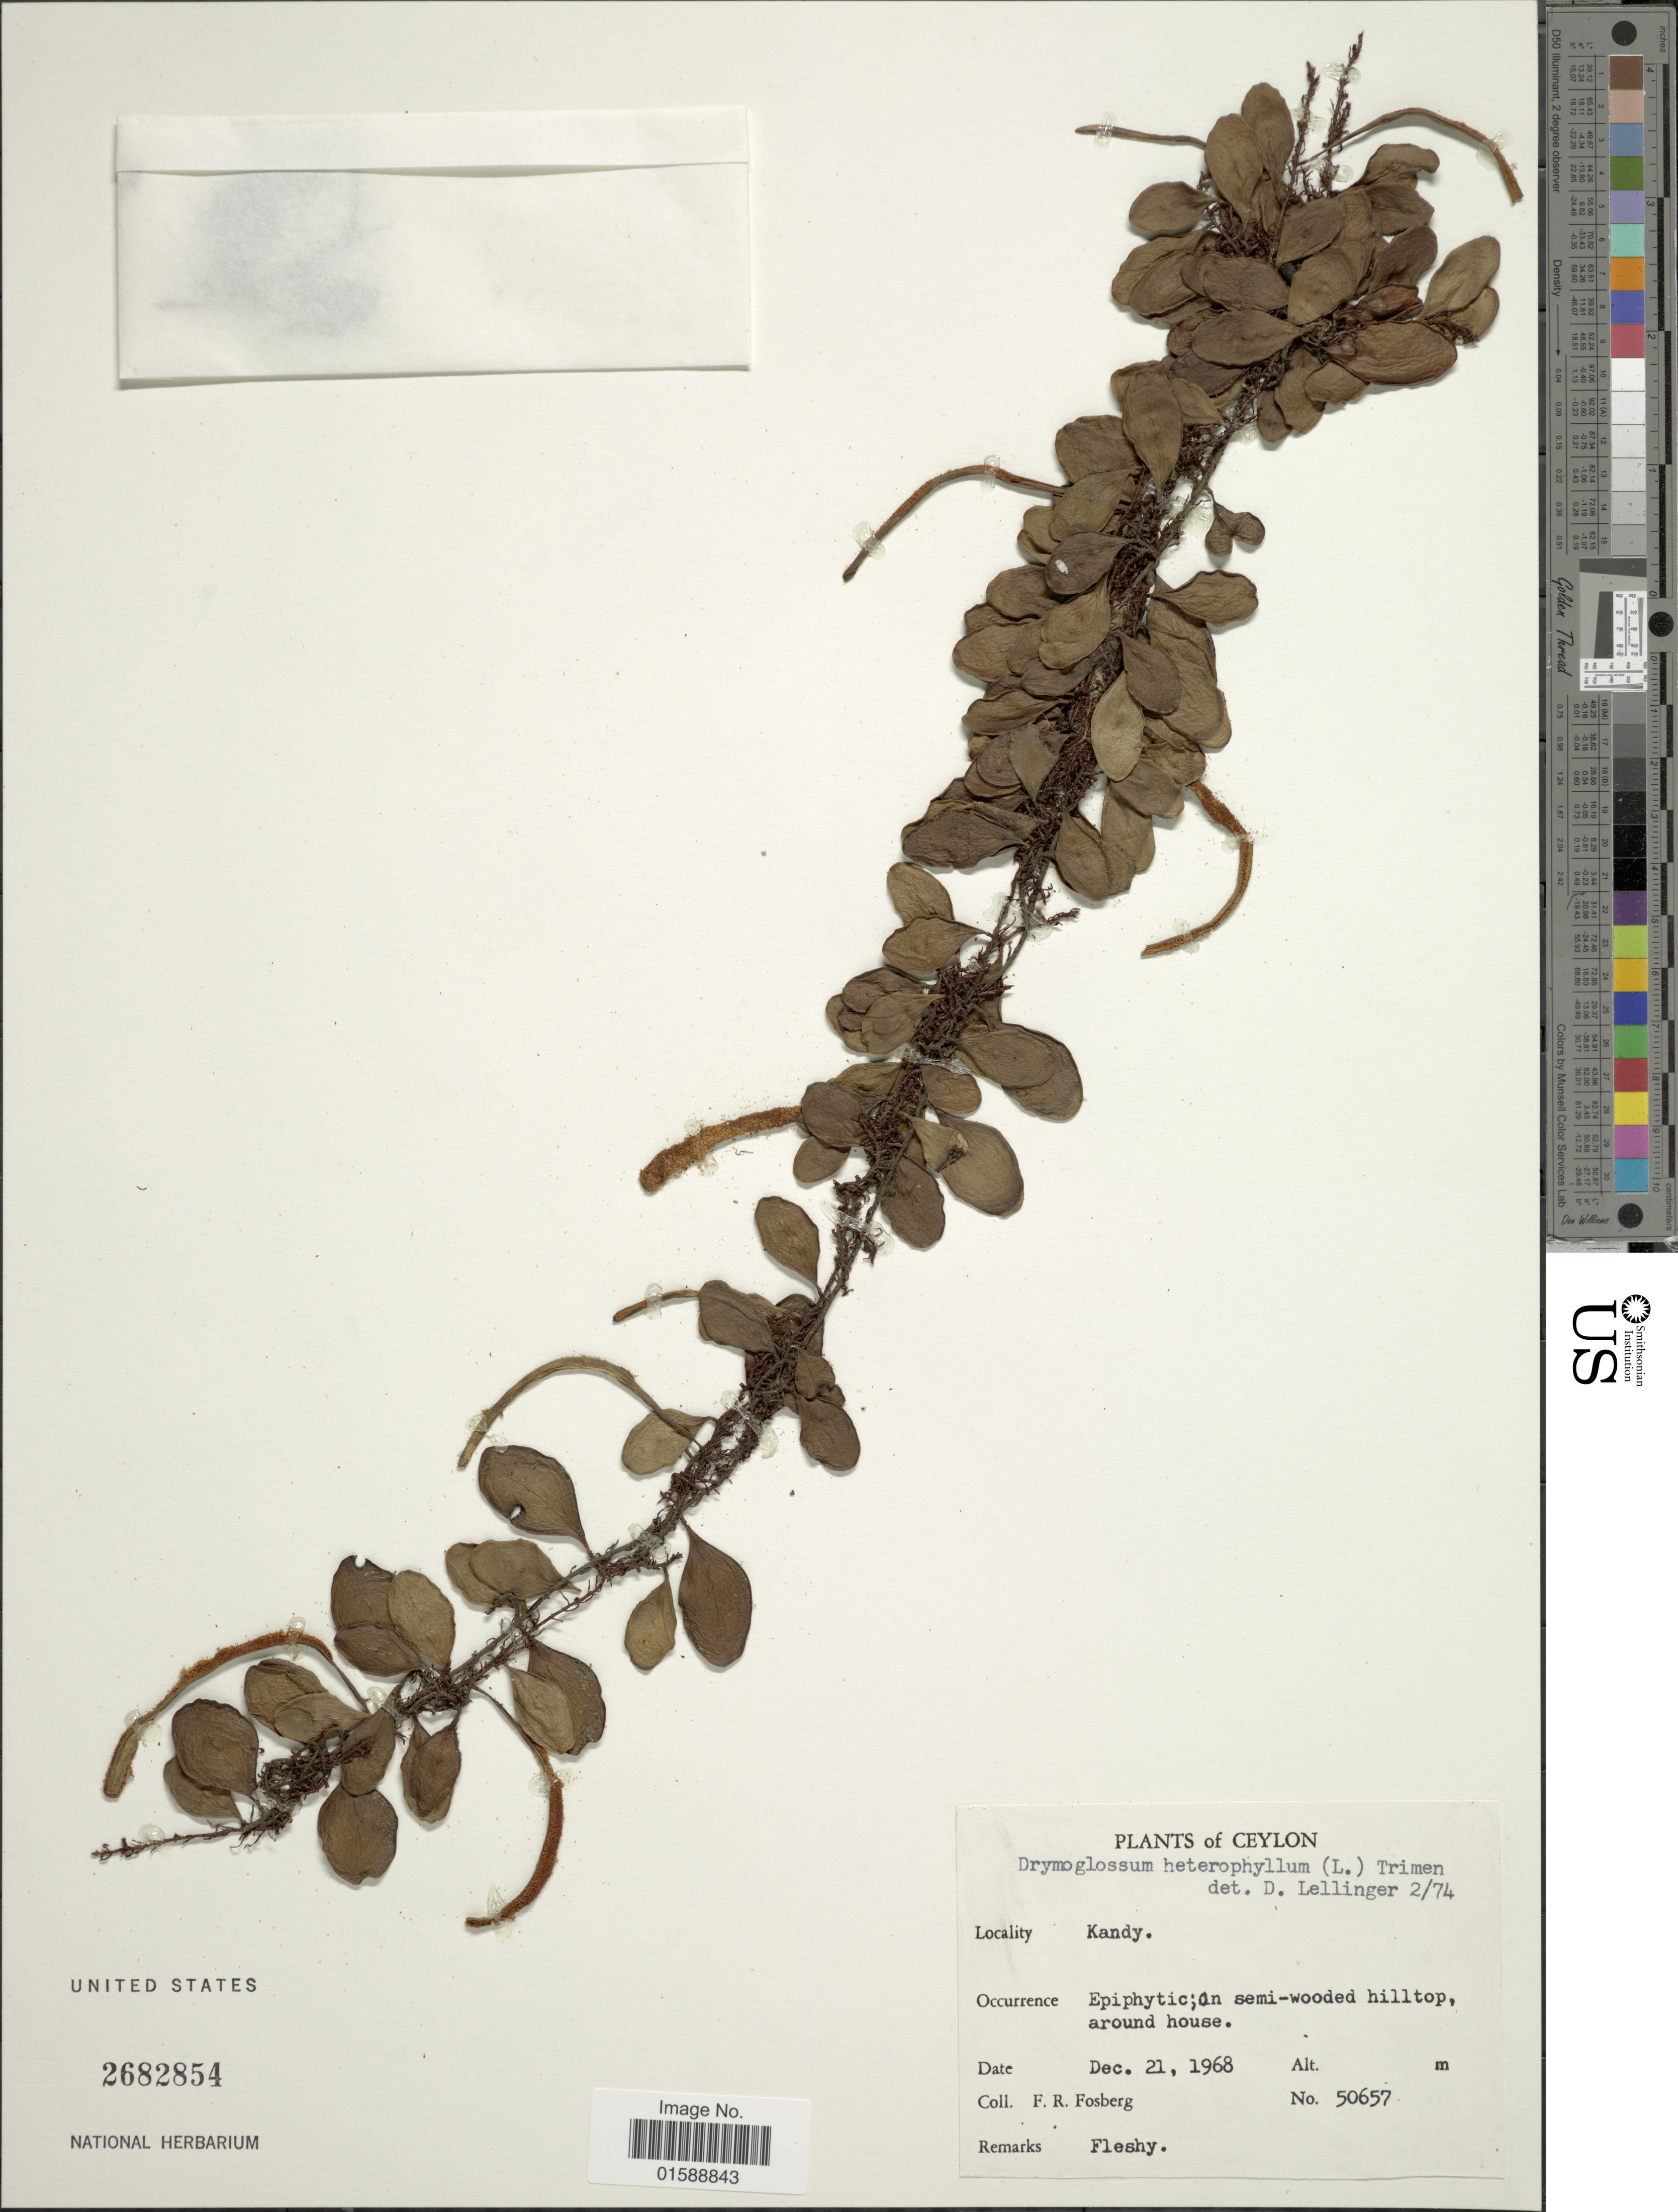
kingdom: Plantae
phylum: Tracheophyta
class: Polypodiopsida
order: Polypodiales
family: Polypodiaceae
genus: Pyrrosia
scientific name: Pyrrosia heterophylla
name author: (L.) M.G. Price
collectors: F. R. Fosberg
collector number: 50657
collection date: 1968-12-21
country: Sri Lanka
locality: Ceylon. Kandy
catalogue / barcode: US 2682854